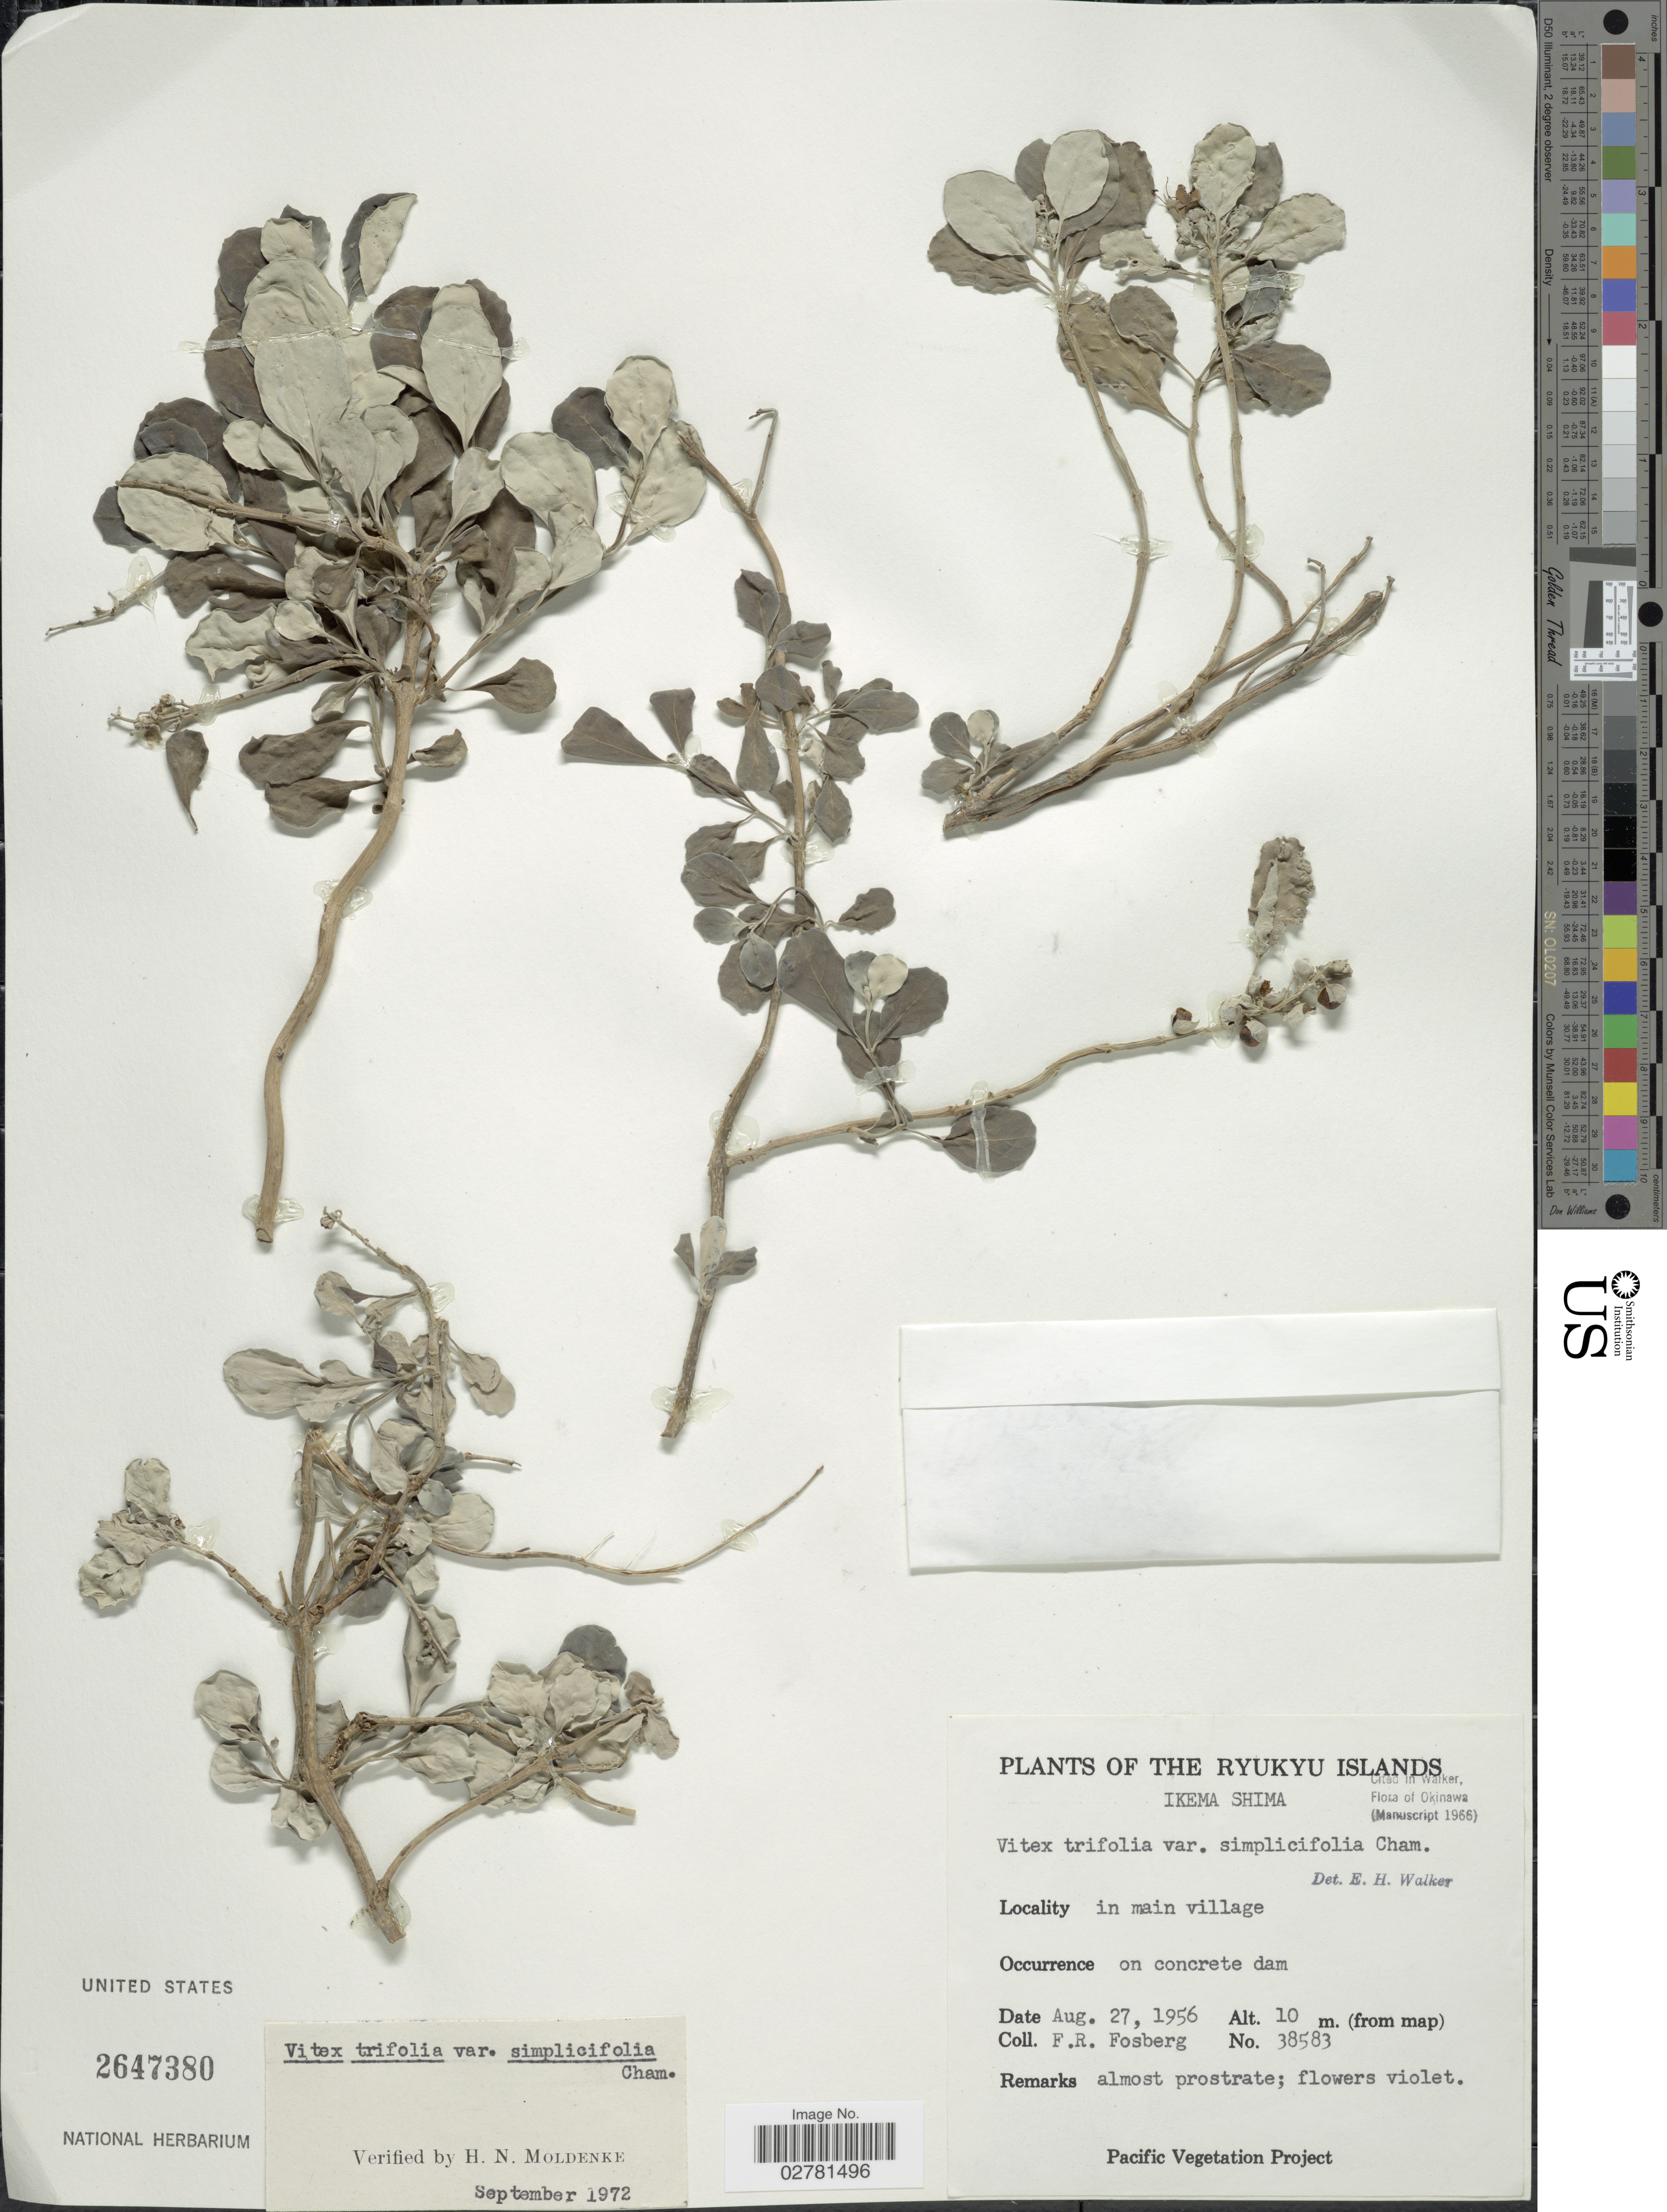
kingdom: Plantae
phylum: Tracheophyta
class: Magnoliopsida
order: Lamiales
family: Lamiaceae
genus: Vitex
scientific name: Vitex trifoliata var. simplicifolia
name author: Cham.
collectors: F. R. Fosberg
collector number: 38583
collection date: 1956-08-27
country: Japan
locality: The Ryukyu Islands. Ikema Shima. In main village.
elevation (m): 10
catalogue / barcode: US 2647380